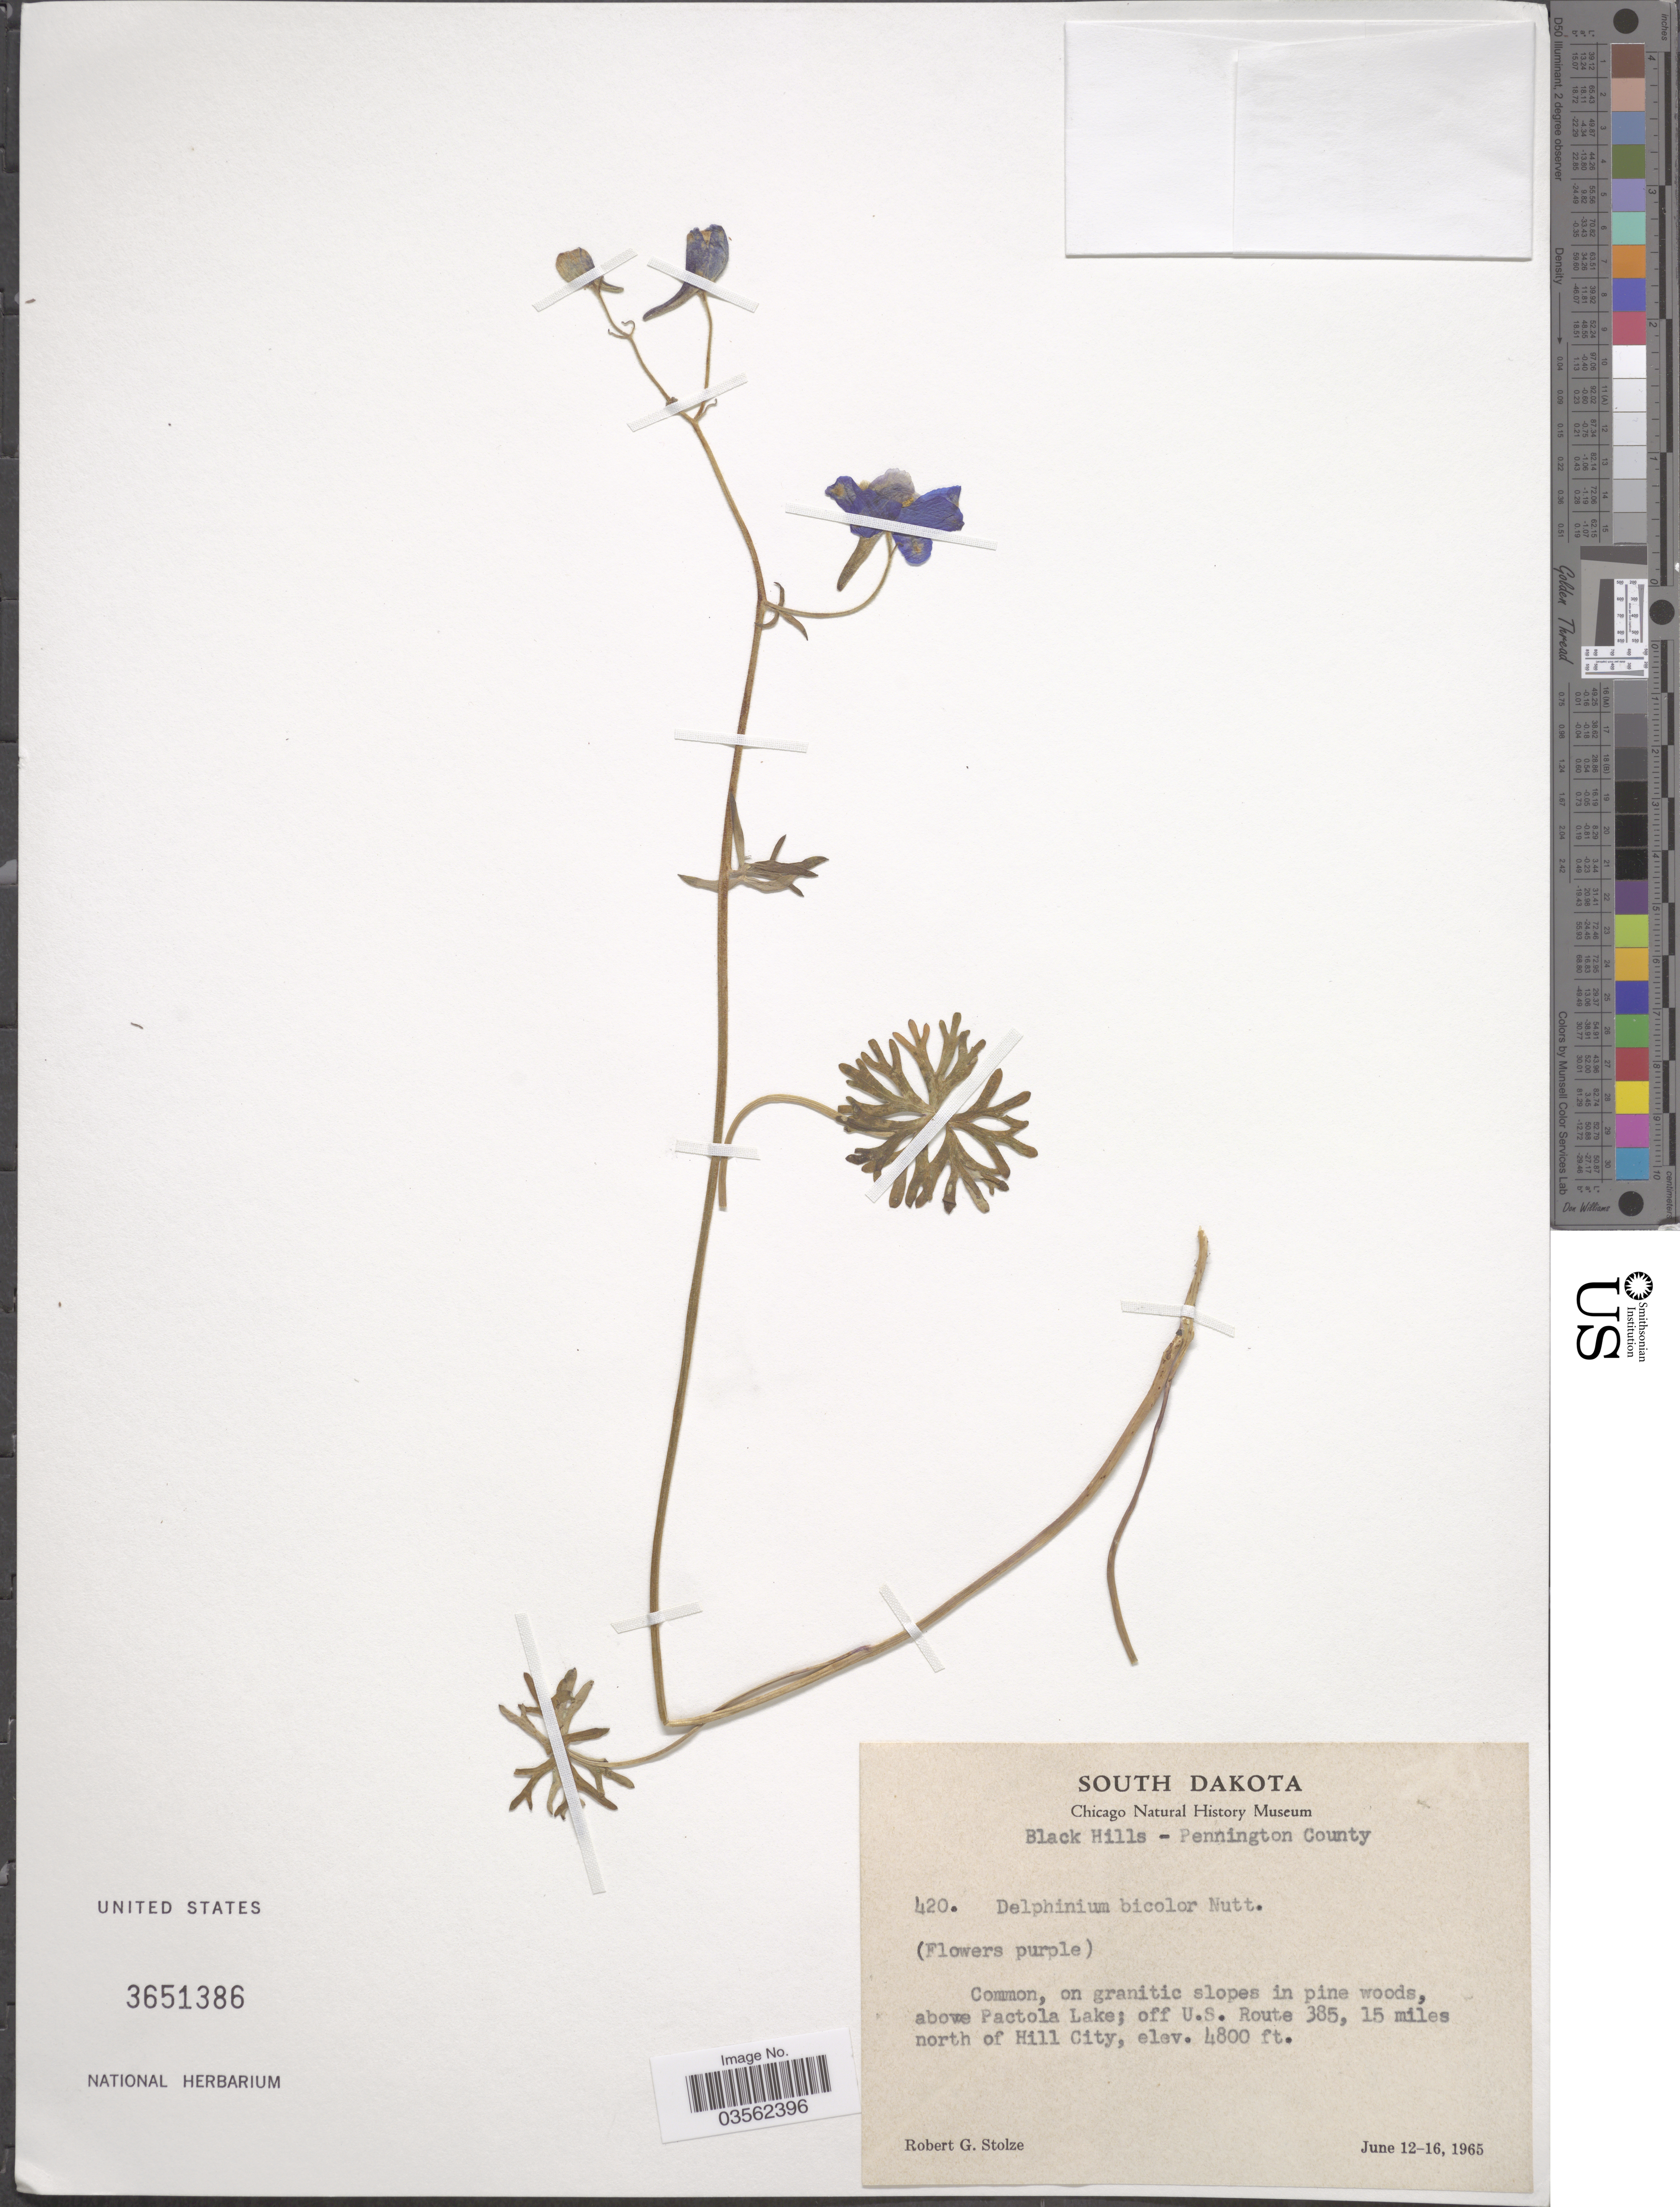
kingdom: Plantae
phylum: Tracheophyta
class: Magnoliopsida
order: Ranunculales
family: Ranunculaceae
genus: Delphinium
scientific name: Delphinium bicolor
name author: Nutt.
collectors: R. G. Stolze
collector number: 420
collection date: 1965-06-12/1965-06-16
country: United States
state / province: South Dakota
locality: Black Hills - Pennington County. Above Pactola Lake; off U.S. Route 385, 15 miles north of Hill City.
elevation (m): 1463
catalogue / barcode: US 3651386